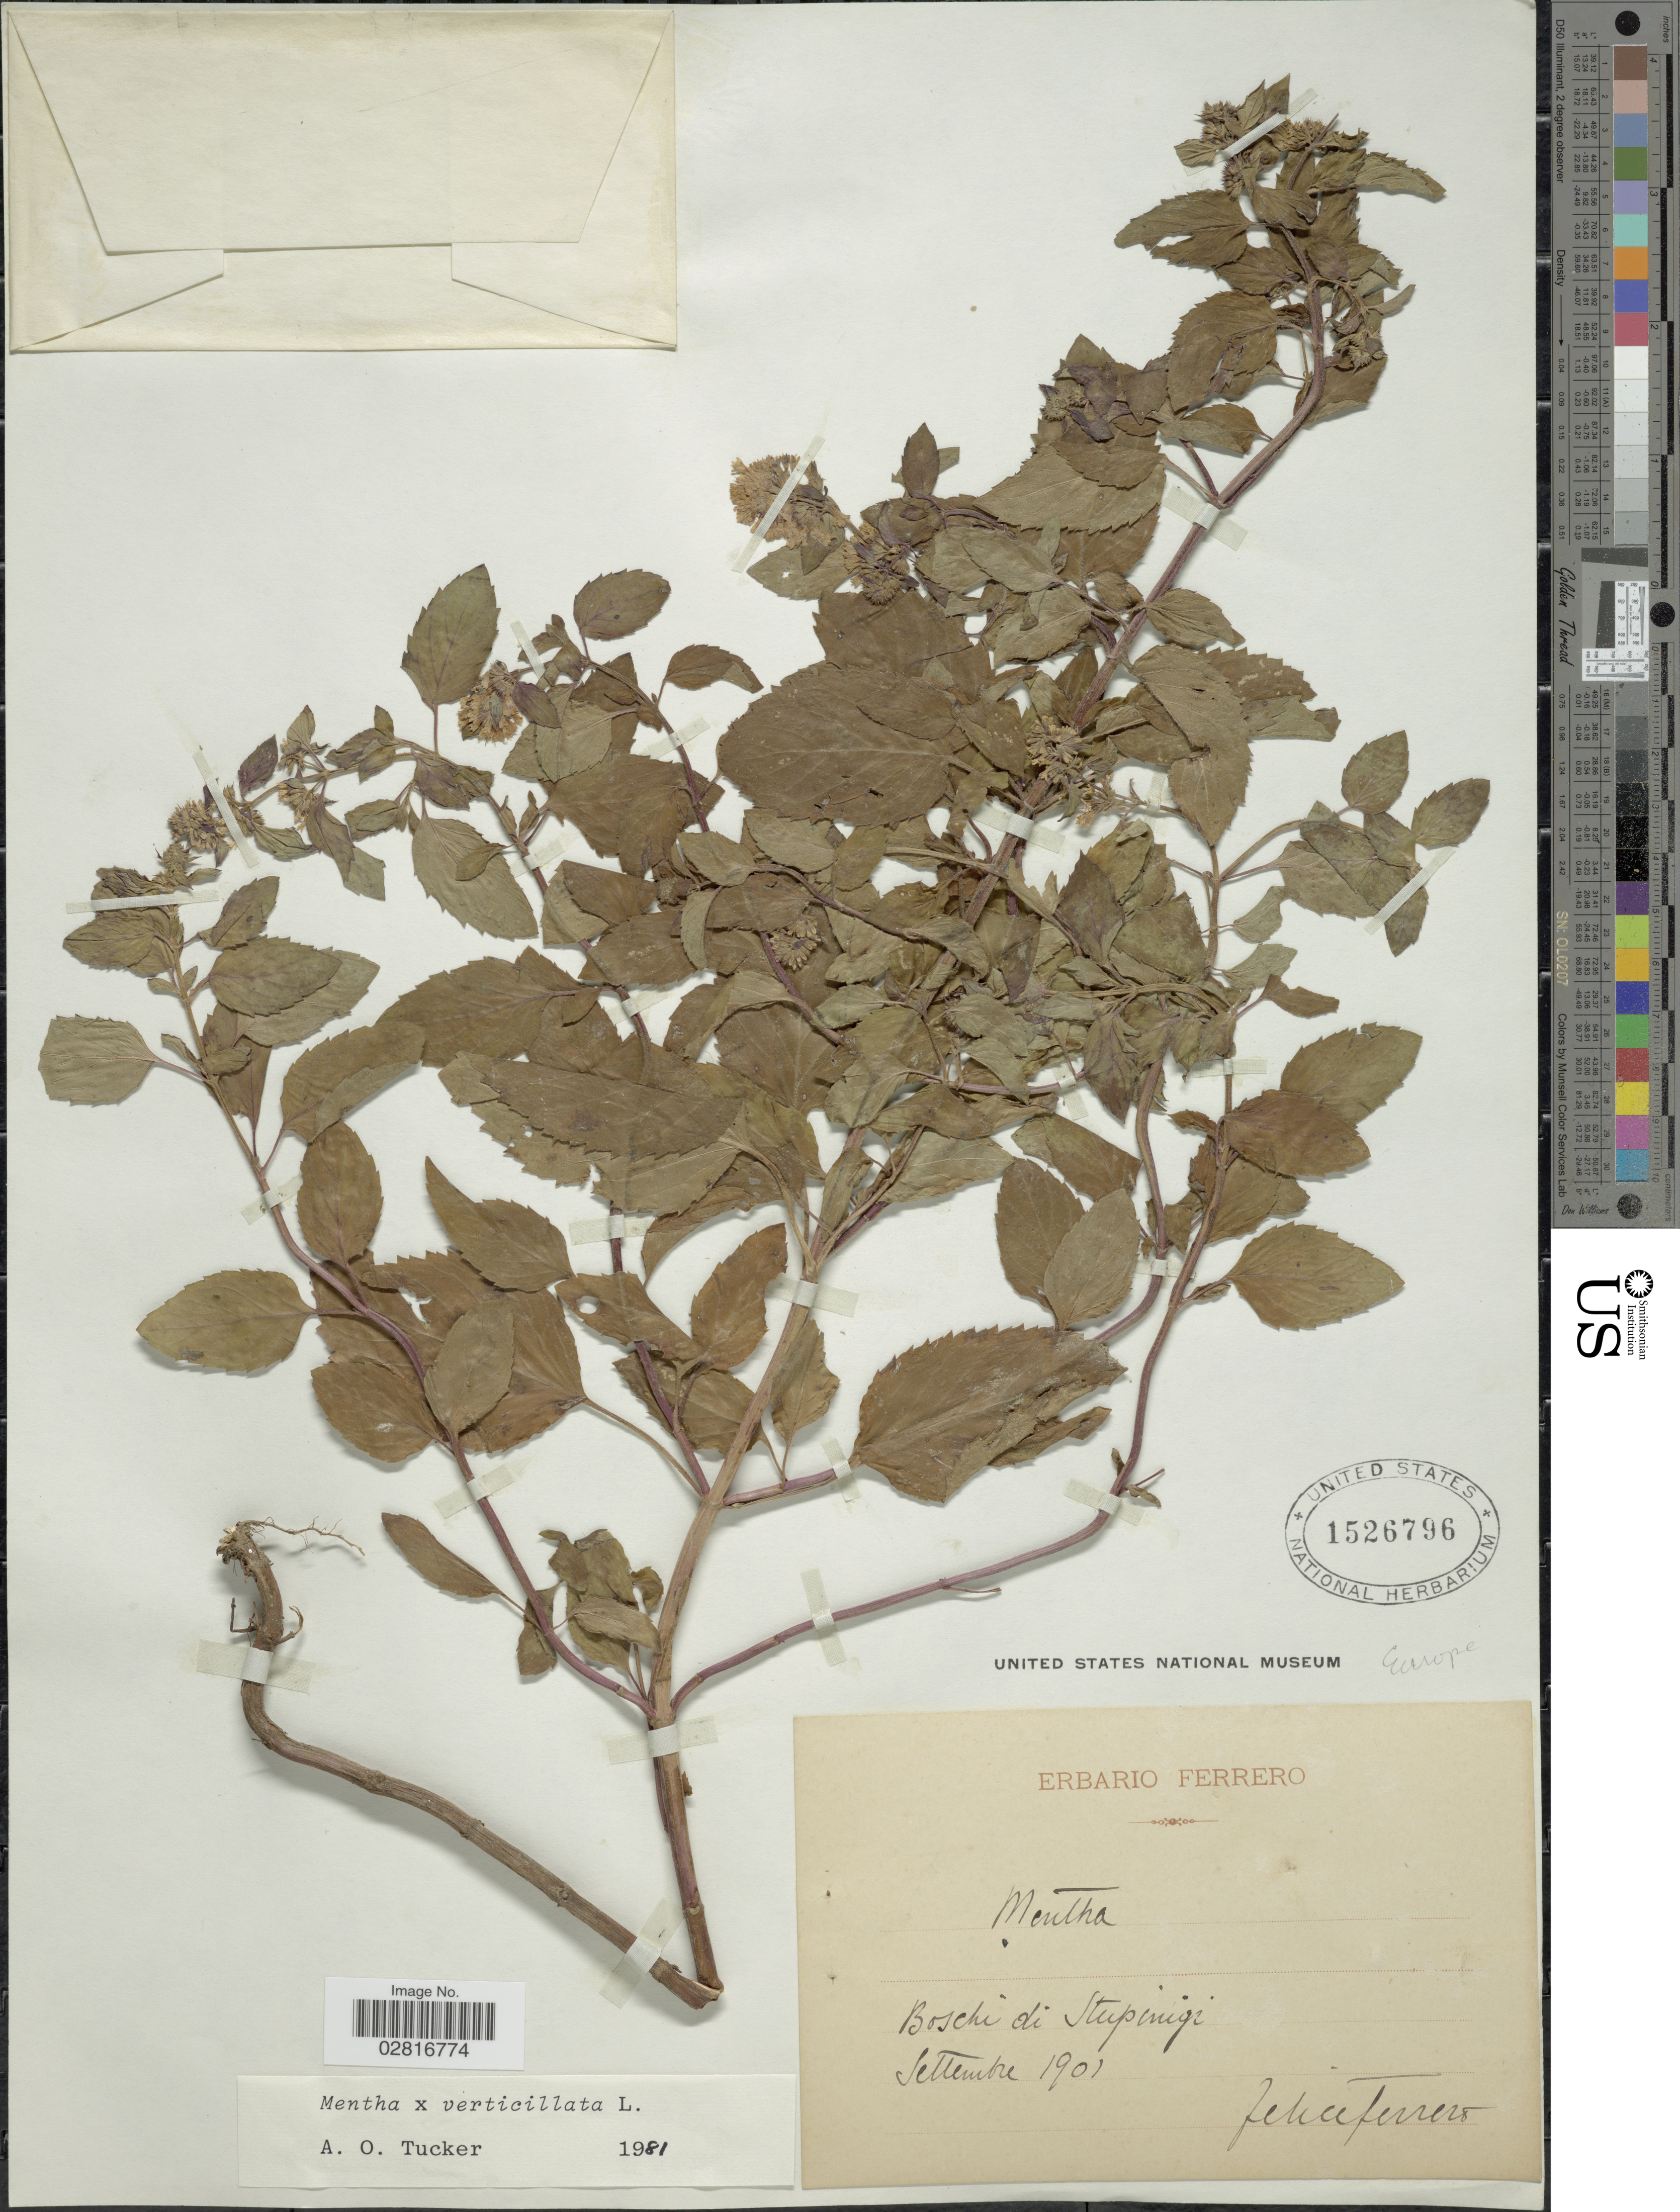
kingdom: Plantae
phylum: Tracheophyta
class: Magnoliopsida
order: Lamiales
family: Lamiaceae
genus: Mentha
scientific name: Mentha x verticillata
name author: L.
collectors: F. Ferrero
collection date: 1901-09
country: Italy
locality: Europe, Boschi di Stupinigi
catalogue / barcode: US 1526796